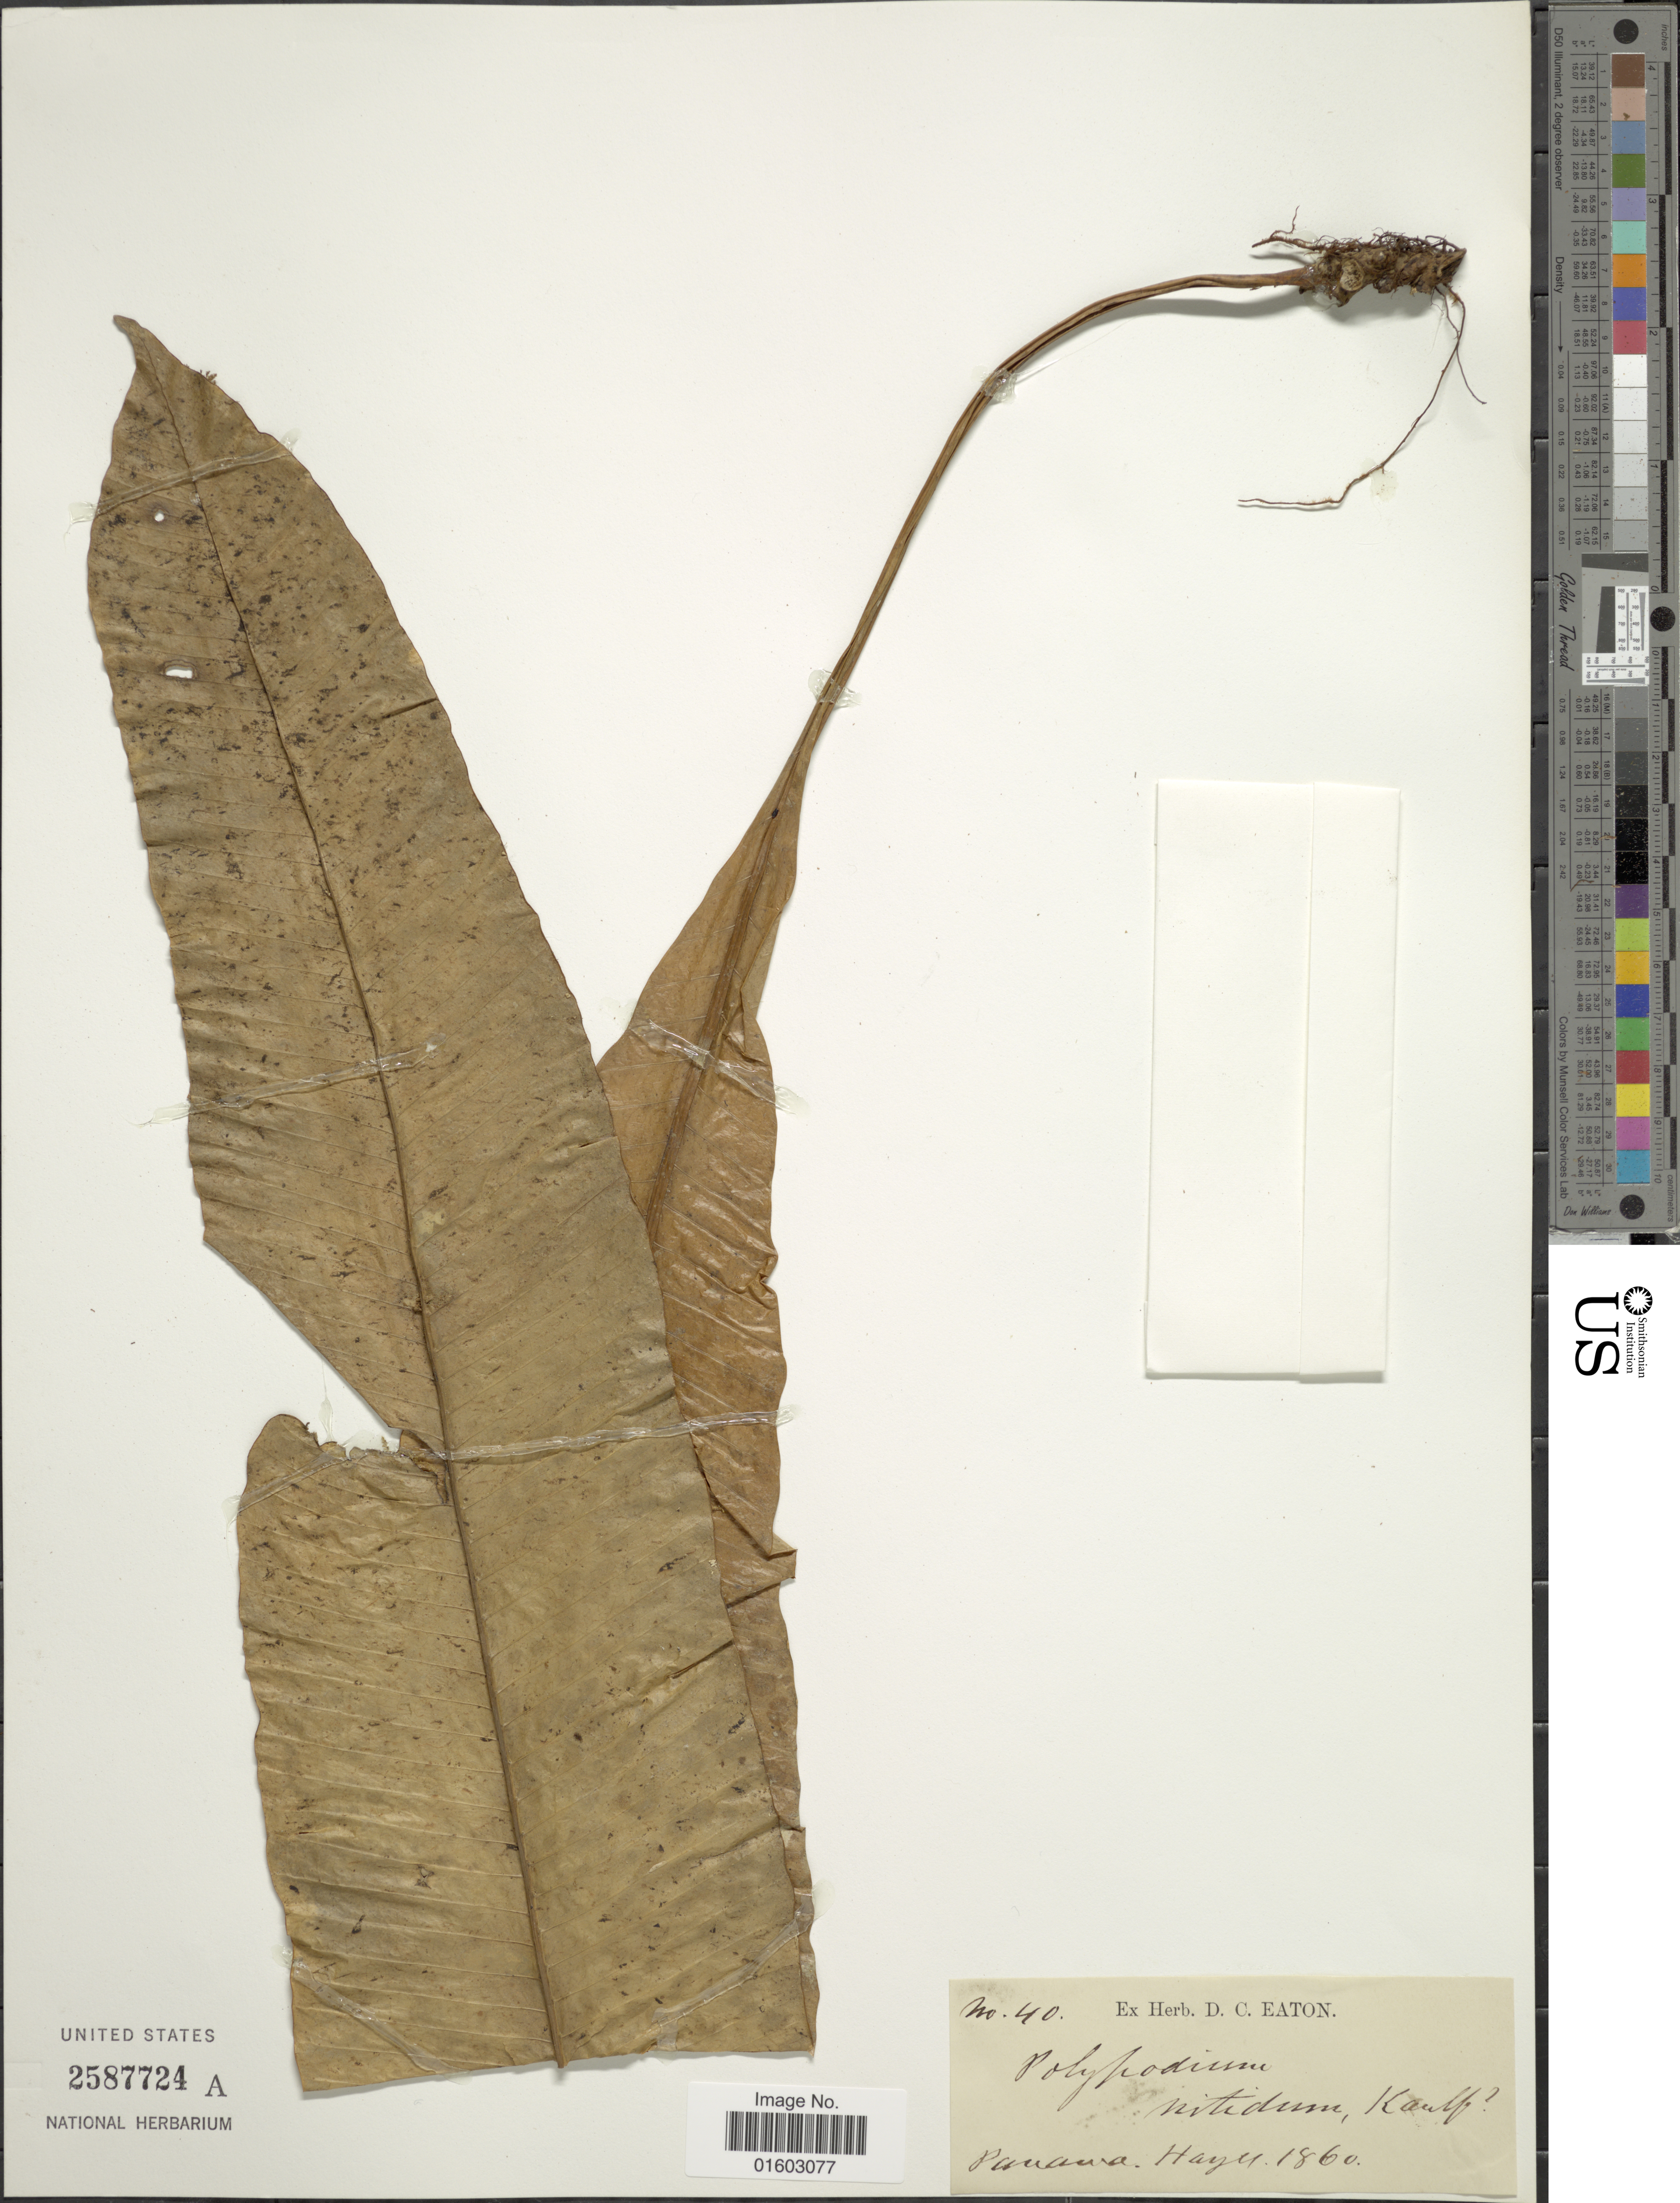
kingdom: Plantae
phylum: Tracheophyta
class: Polypodiopsida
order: Polypodiales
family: Polypodiaceae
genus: Campyloneurum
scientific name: Campyloneurum latum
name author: T. Moore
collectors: Hayes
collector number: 40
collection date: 1860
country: Panama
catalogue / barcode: US 2587724A